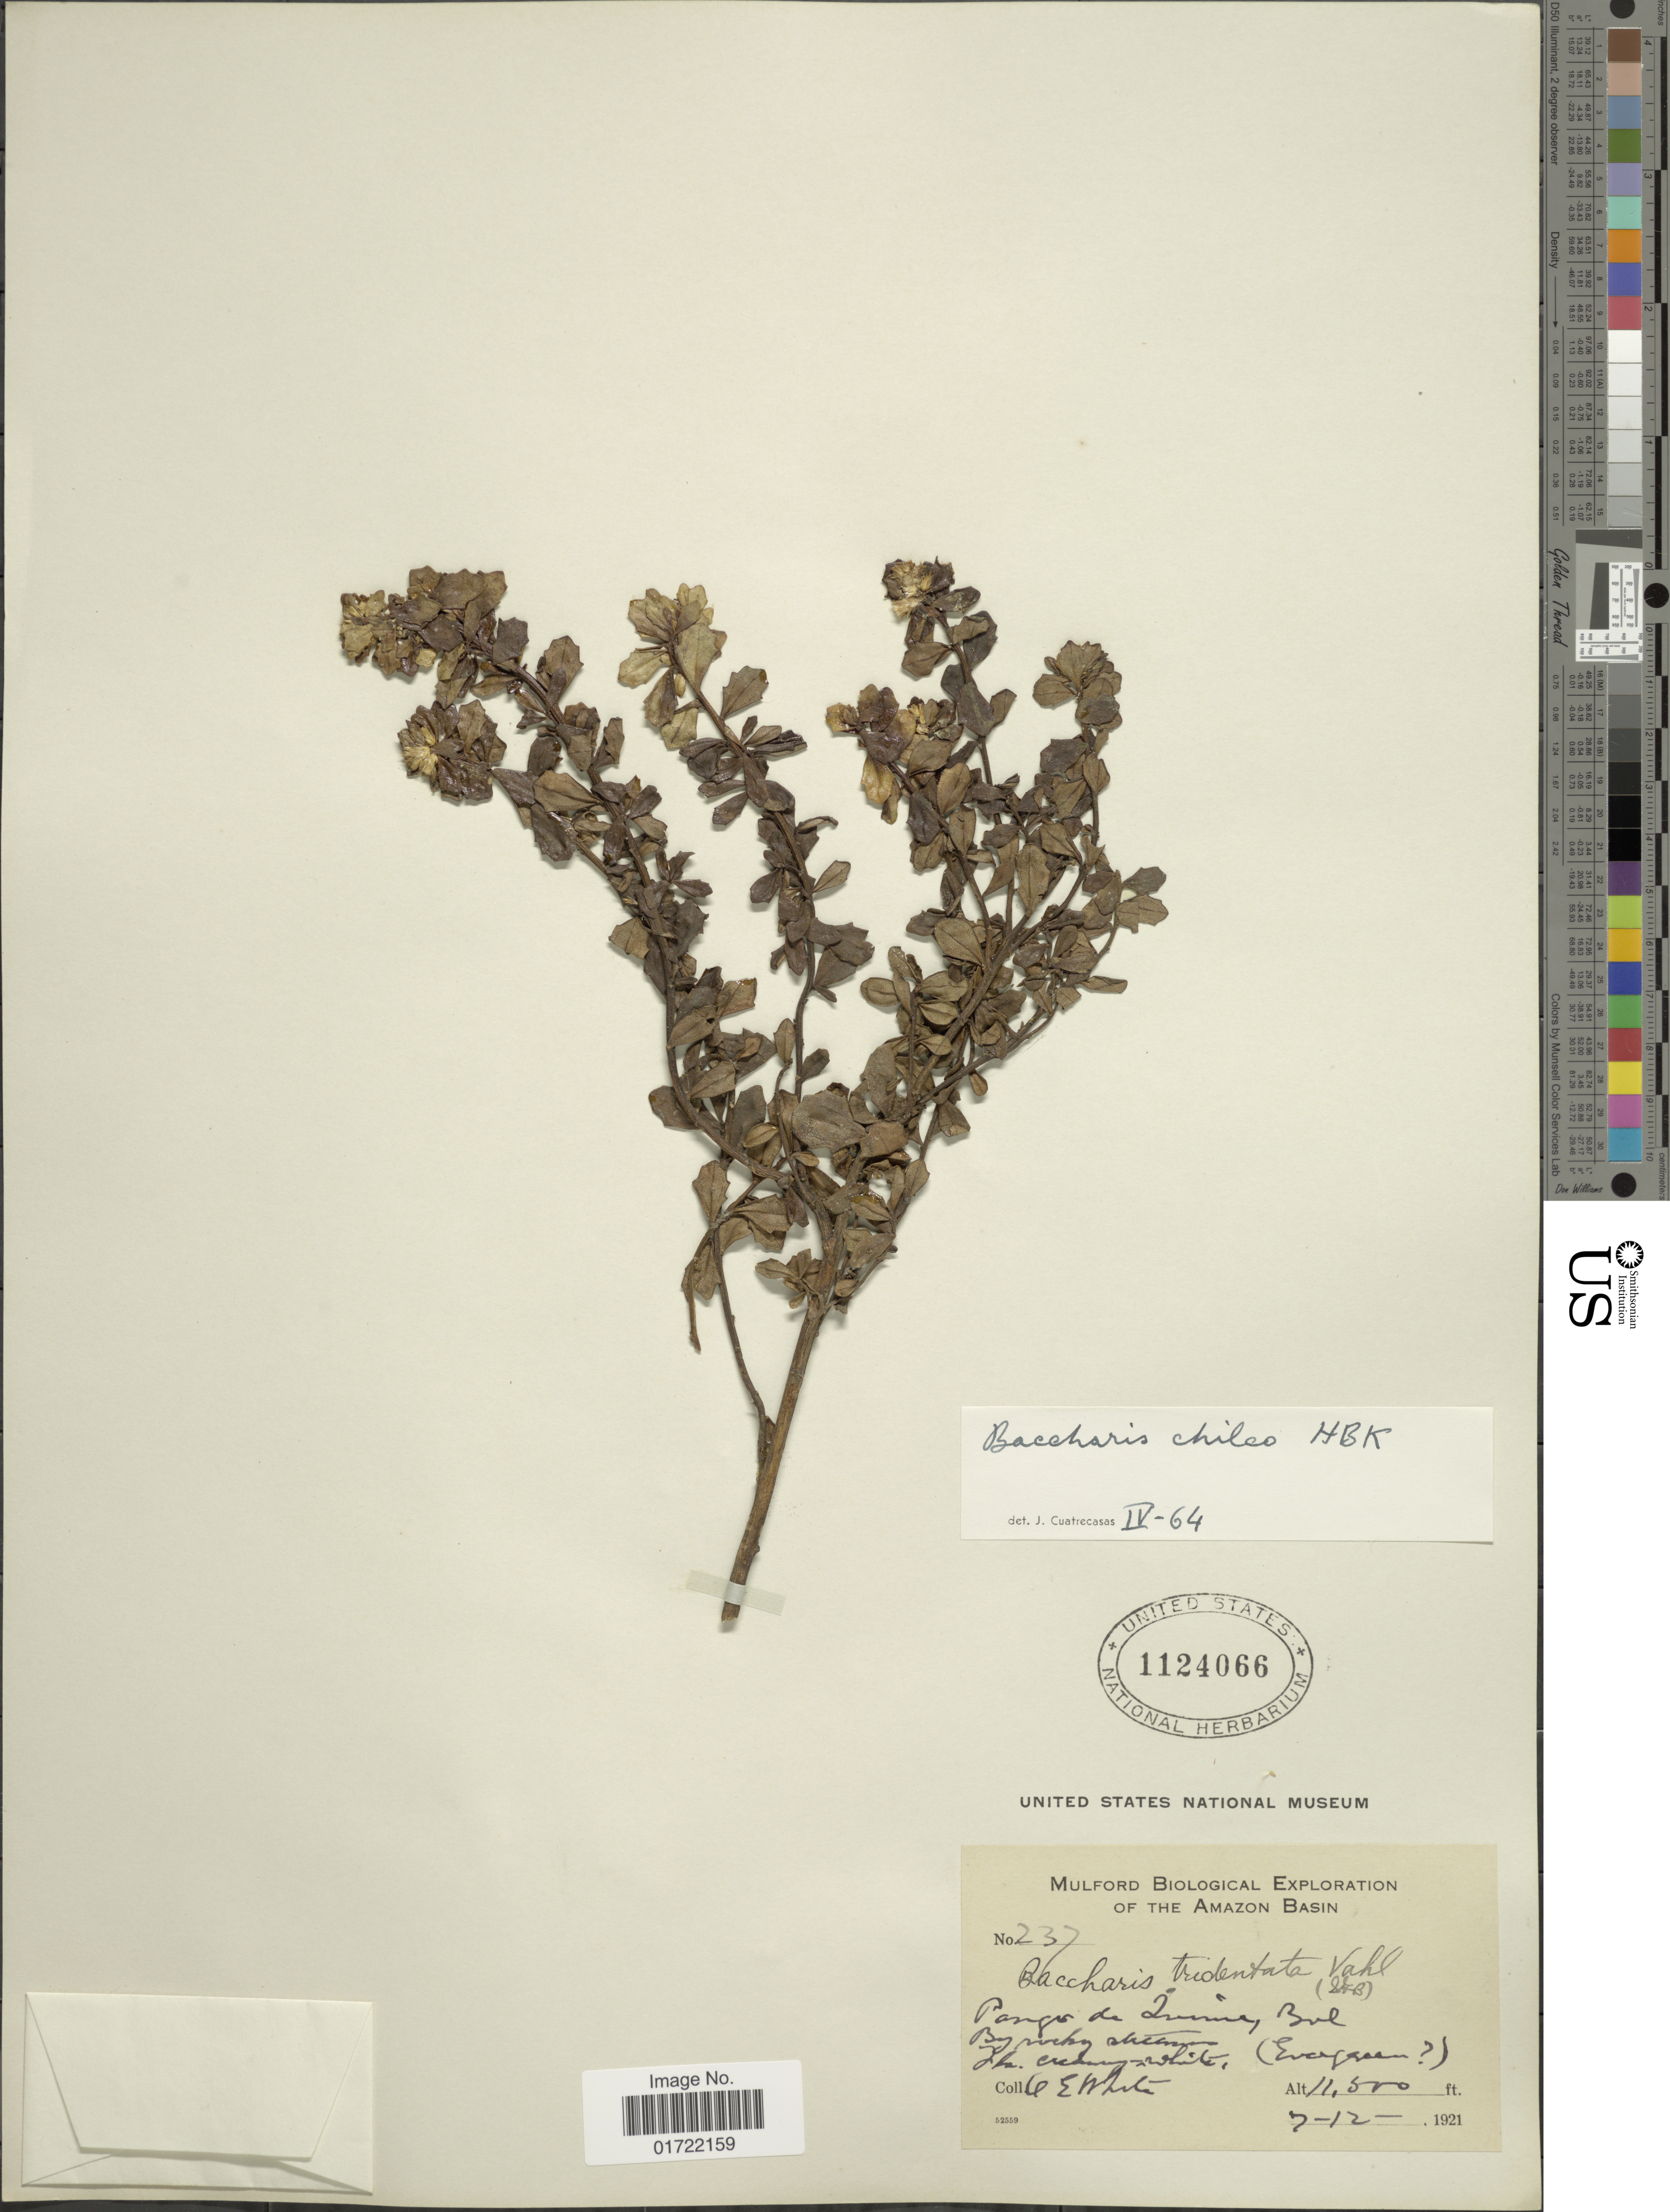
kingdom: Plantae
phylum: Tracheophyta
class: Magnoliopsida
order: Asterales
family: Asteraceae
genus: Baccharis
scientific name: Baccharis chilco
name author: Kunth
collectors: O. E. White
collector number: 237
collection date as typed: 7-12-1921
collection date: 1921-07-12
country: Bolivia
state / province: La Paz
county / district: Inquisivi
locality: Pongo de Quime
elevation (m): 3505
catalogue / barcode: US 1124066